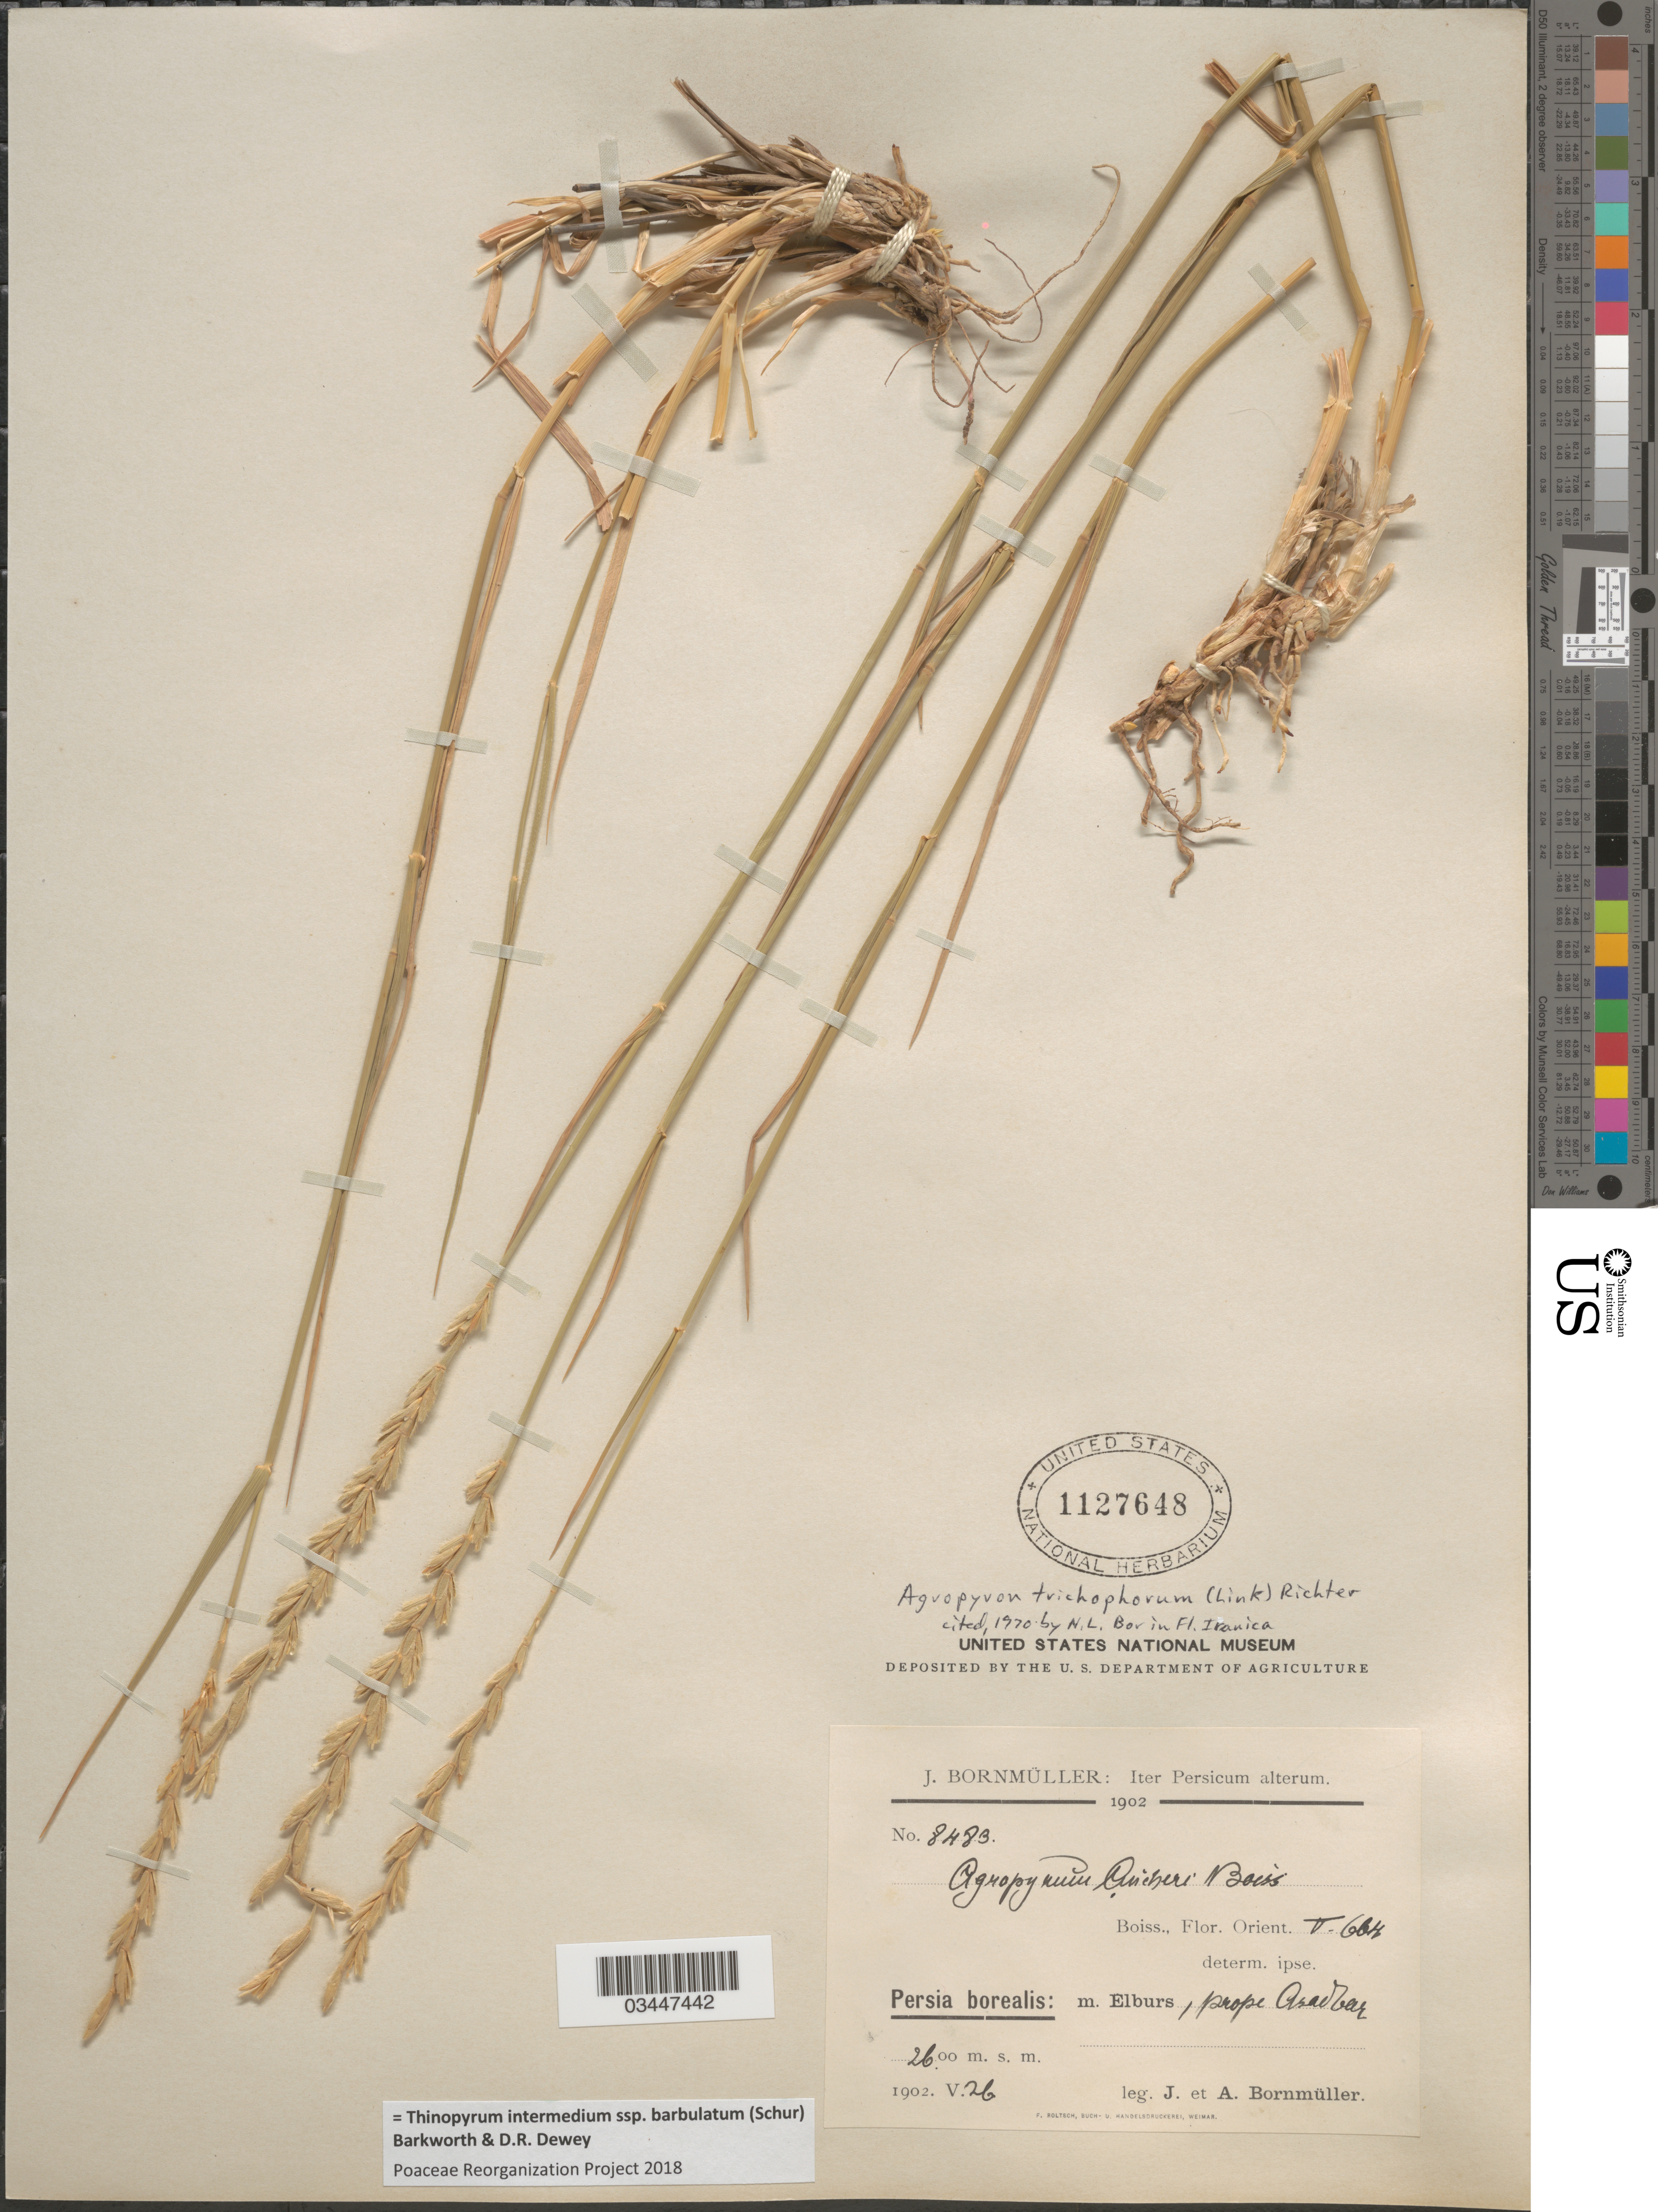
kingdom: Plantae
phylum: Tracheophyta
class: Liliopsida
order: Poales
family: Poaceae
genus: Thinopyrum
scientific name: Thinopyrum intermedium subsp. barbulatum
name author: (Schur) Barkworth & Dewey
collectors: J. Bornmüller & A. Bornmüller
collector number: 8483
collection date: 1902-05-26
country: Iran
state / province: Alborz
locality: Iter Persicum alterum 1902. Persia borealis: m. Elburs, prope Asadbar.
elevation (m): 2600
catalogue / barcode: US 1127648